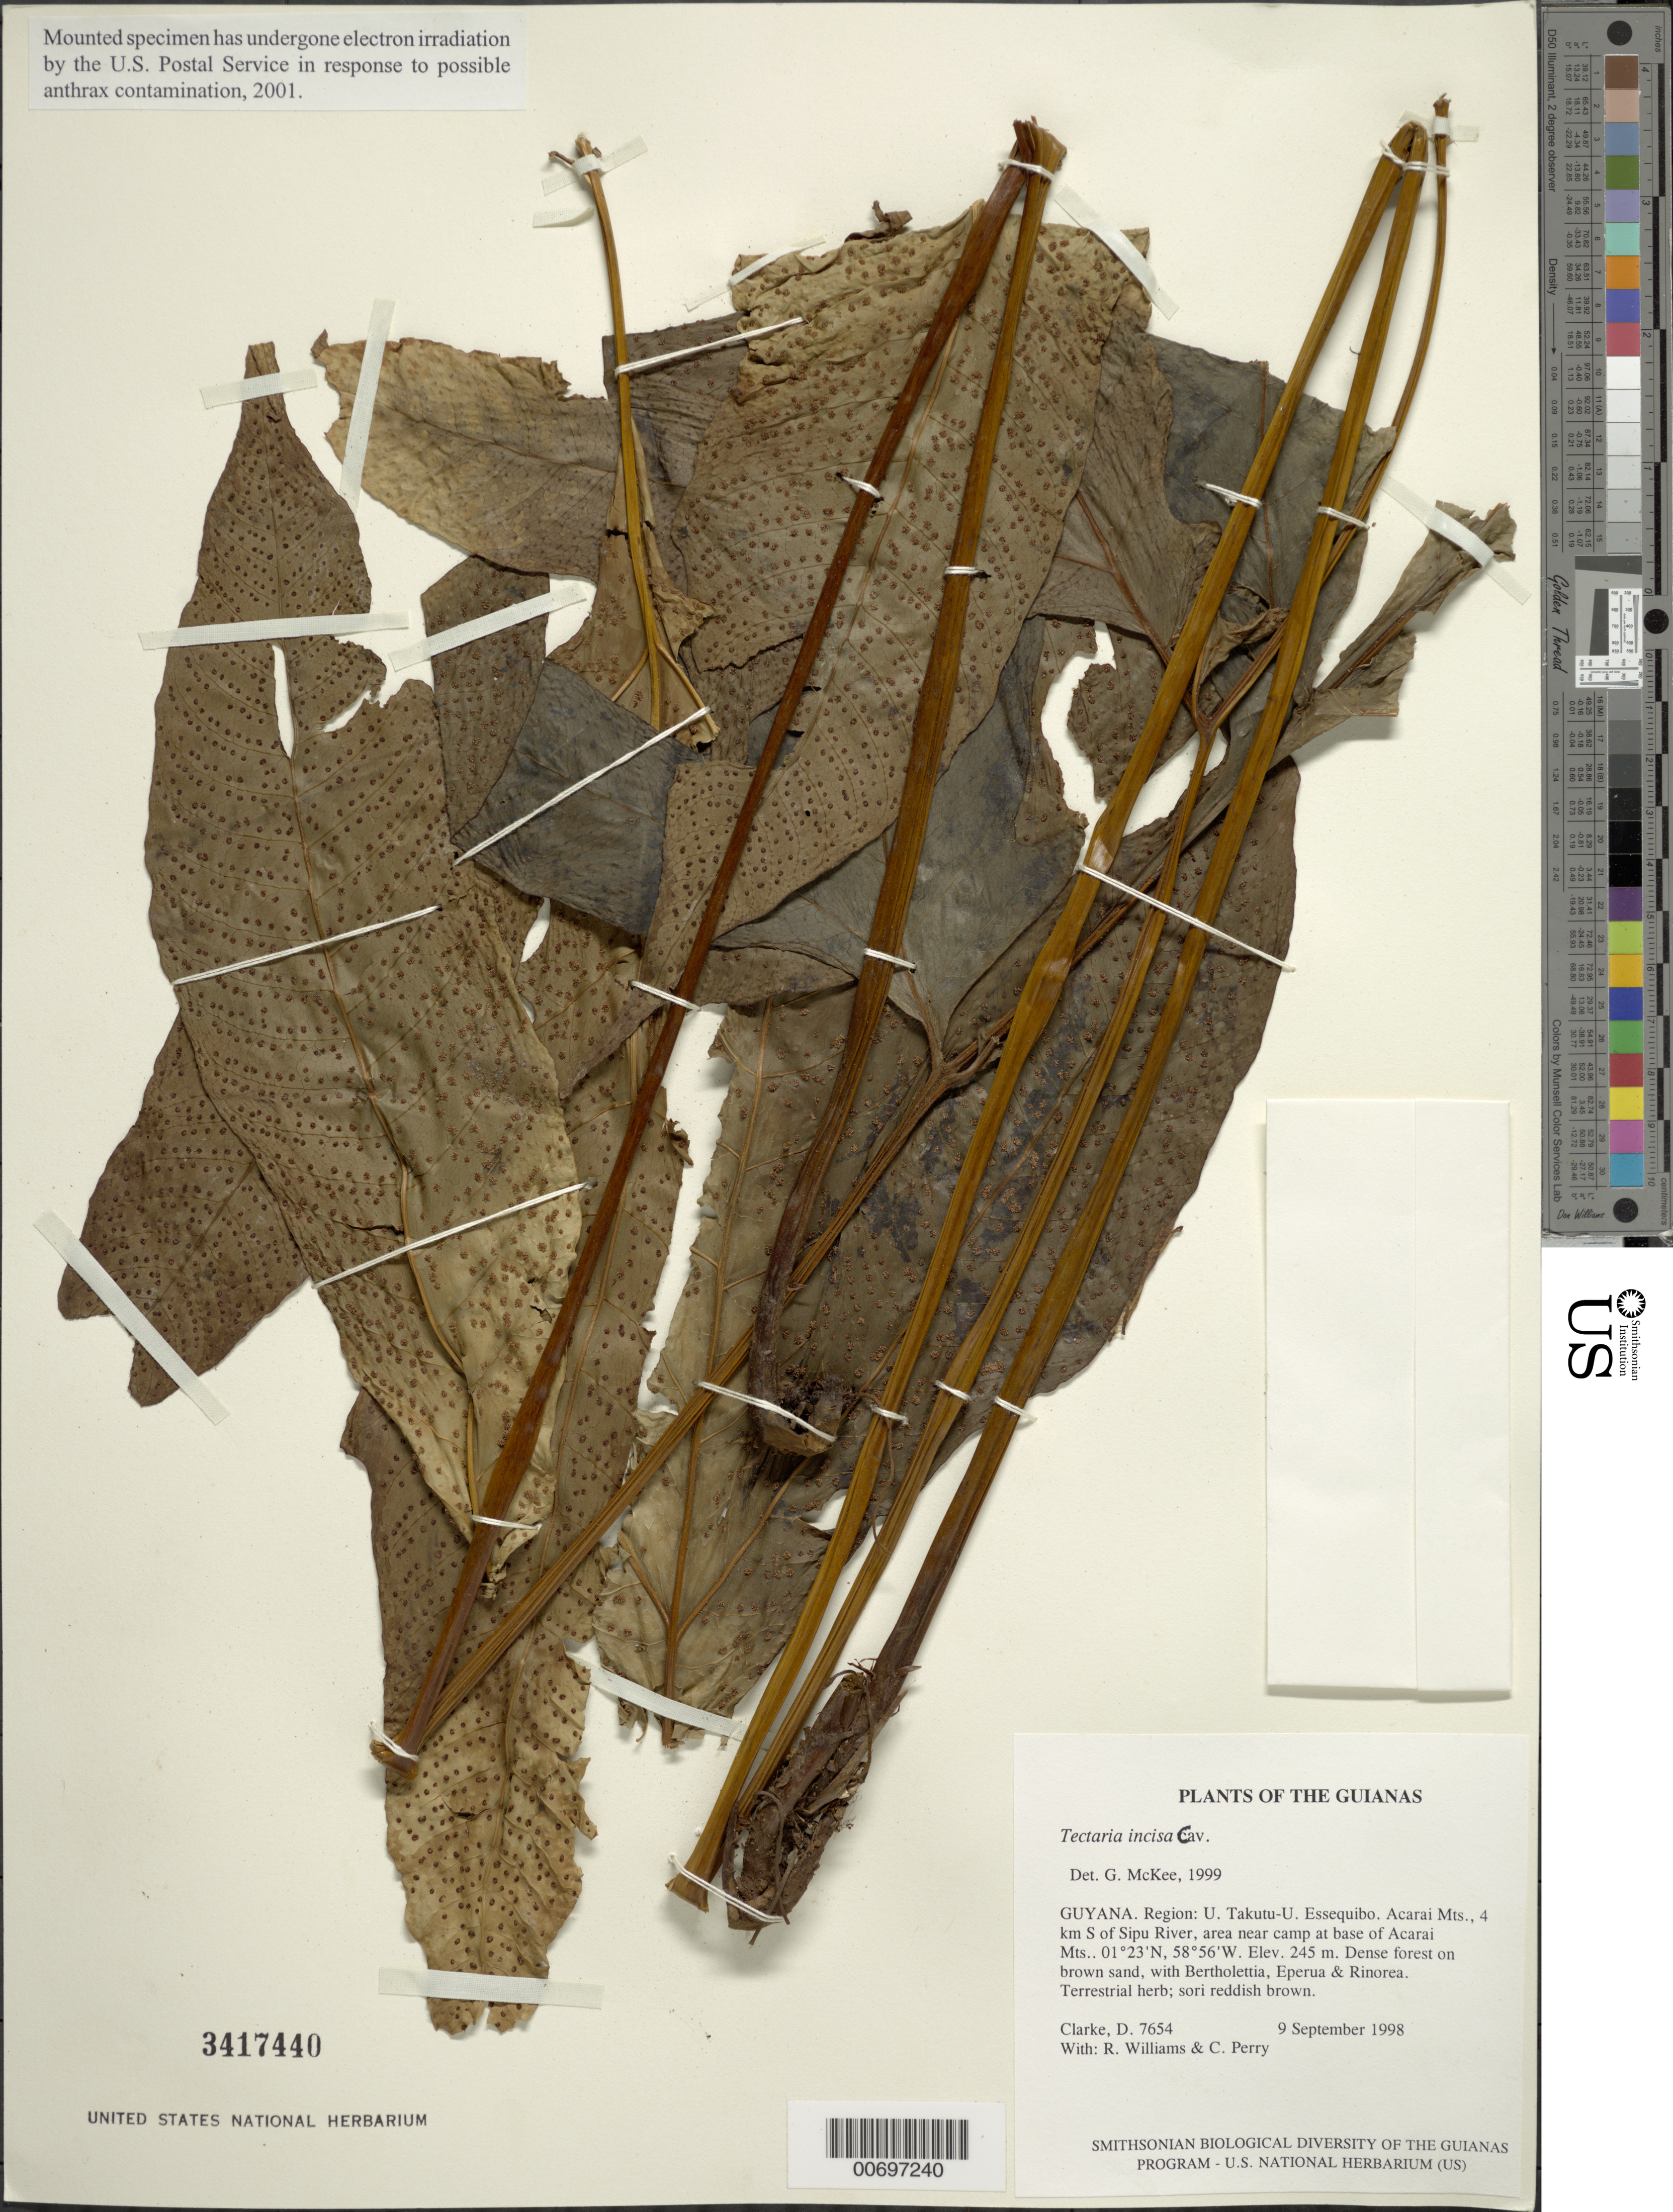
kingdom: Plantae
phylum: Tracheophyta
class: Polypodiopsida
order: Polypodiales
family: Tectariaceae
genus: Tectaria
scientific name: Tectaria incisa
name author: Cav.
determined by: McKee, G. S., (US), NMNH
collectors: H. D. Clarke, R. Williams & C. Perry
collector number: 7654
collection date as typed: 9 September 1998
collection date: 1998-09-09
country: Guyana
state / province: U. Takutu-U. Essequibo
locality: Acarai Mts., 4 km S of Sipu River, area near camp at base of Acarai Mts.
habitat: Dense forest on brown sand, with Bertholettia, Eperua & Rinorea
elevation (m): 245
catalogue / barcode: US 3417440